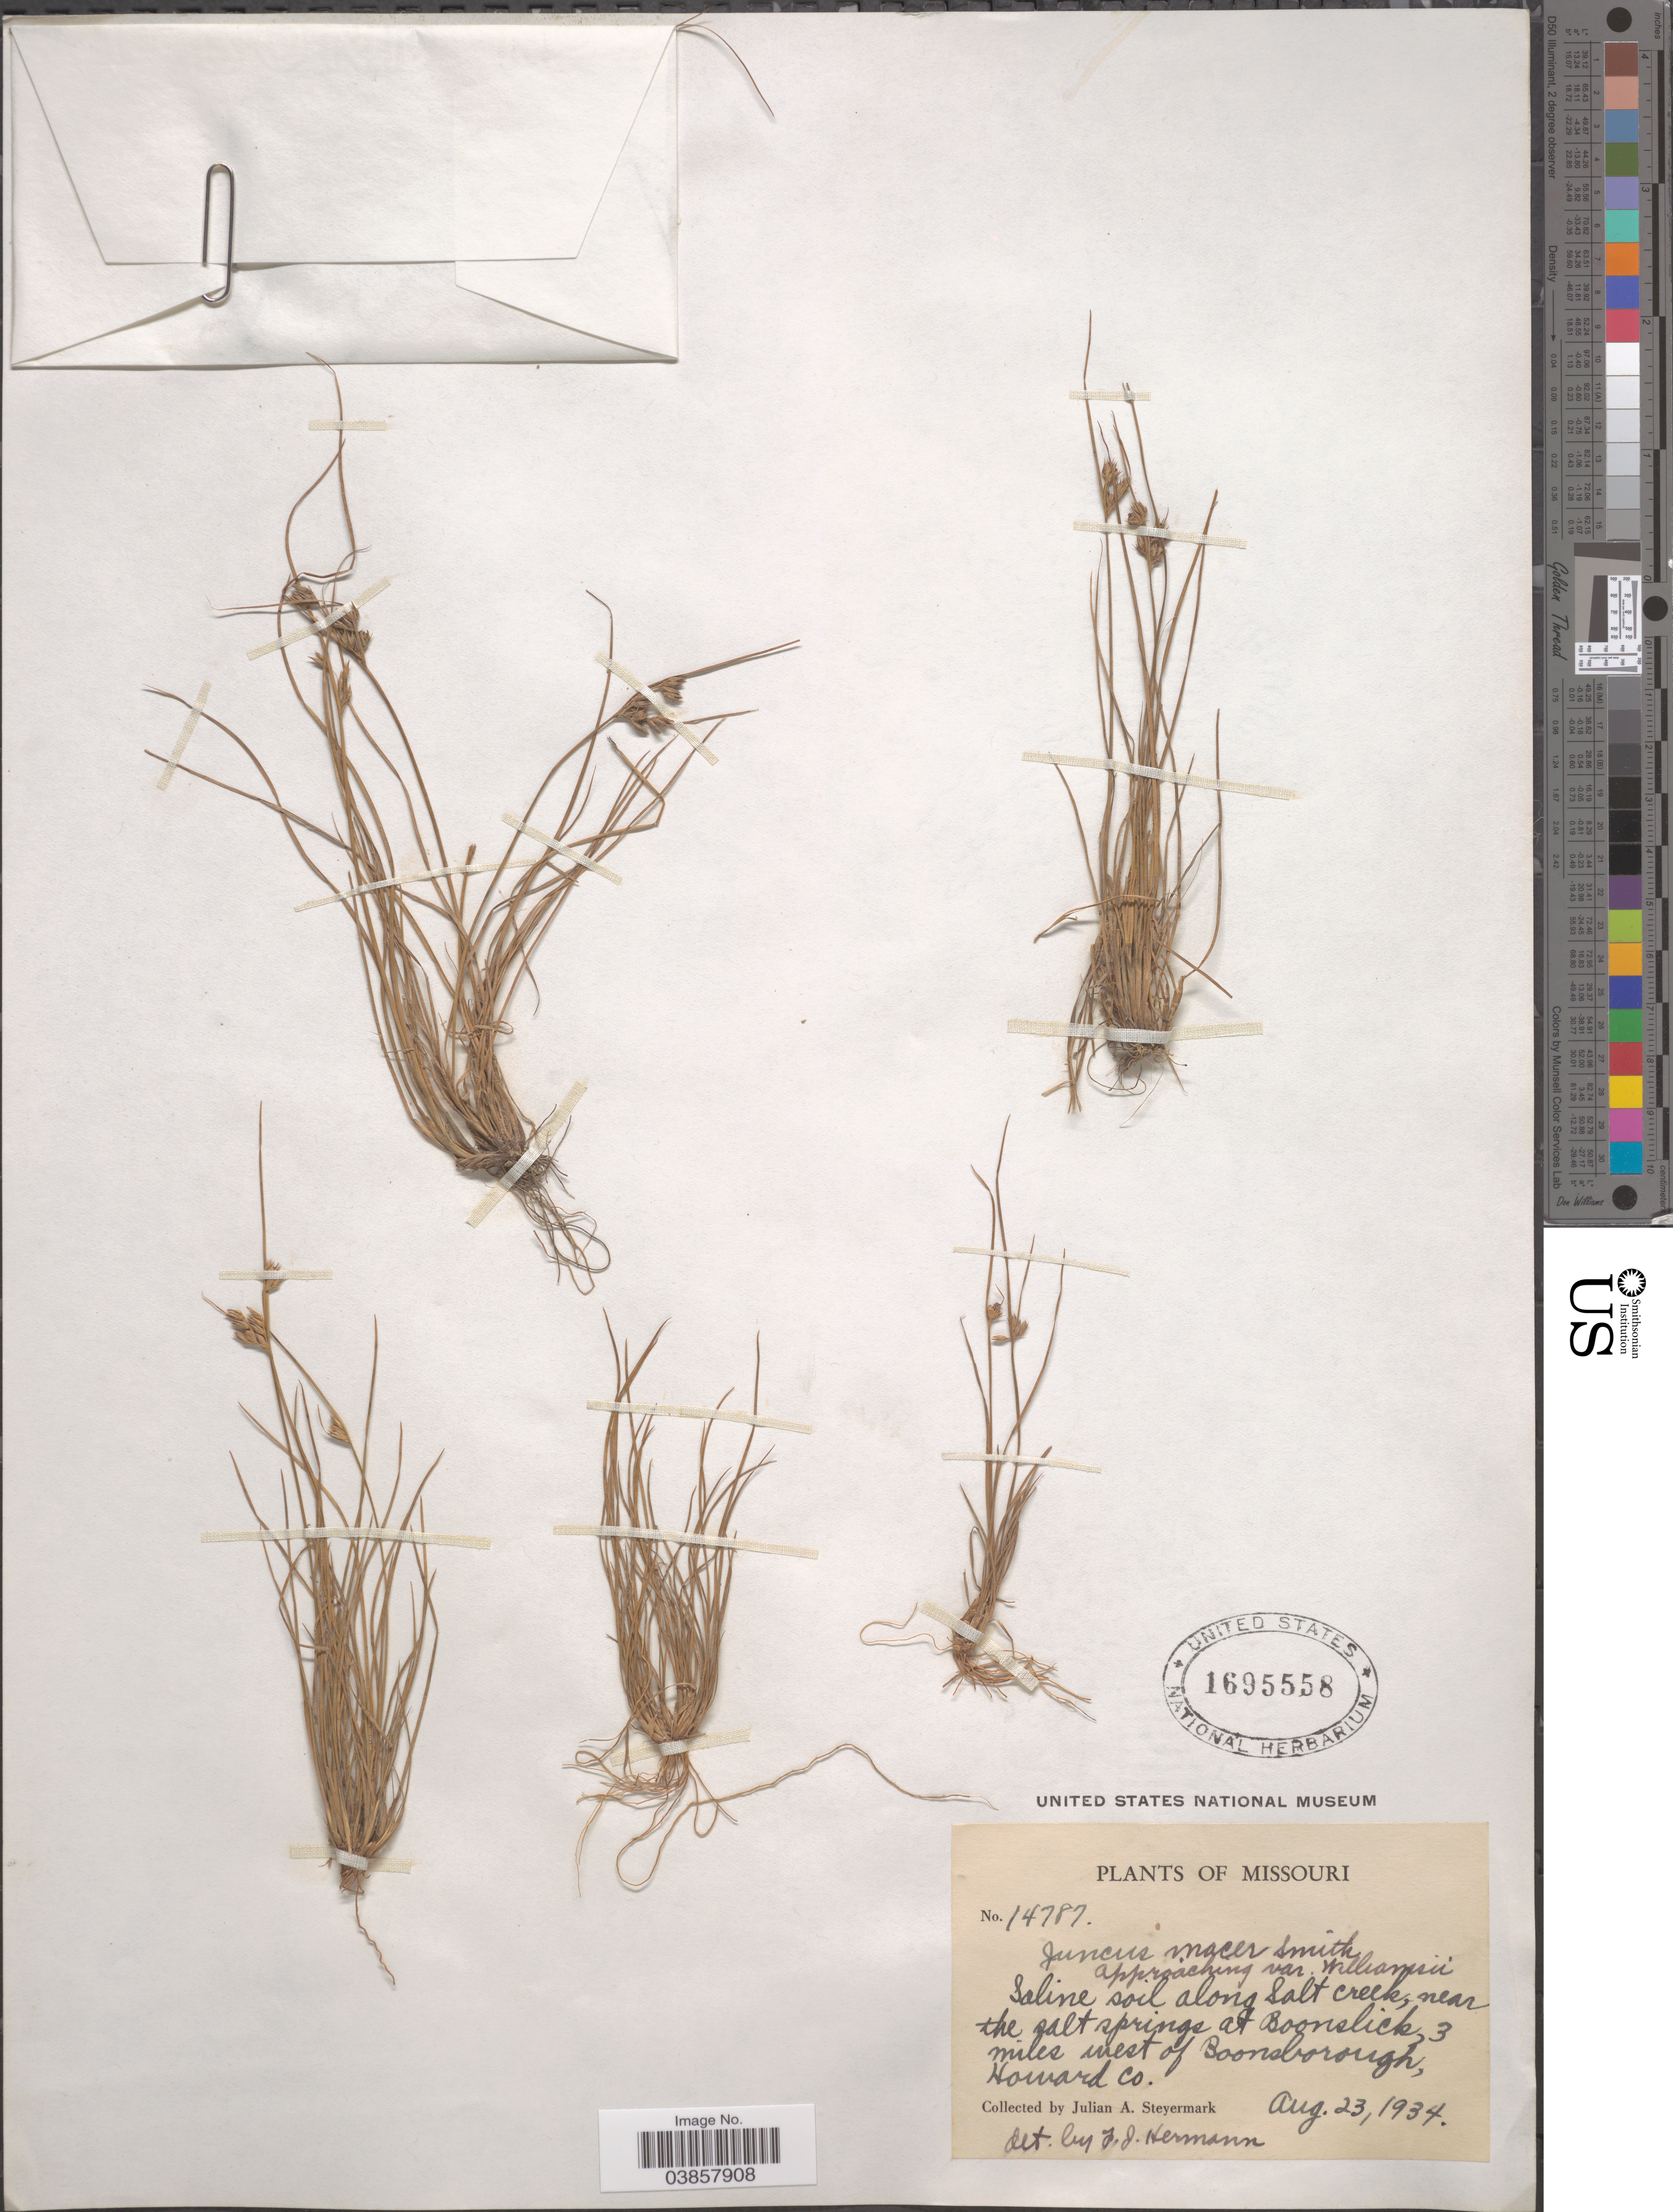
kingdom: Plantae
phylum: Tracheophyta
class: Liliopsida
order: Poales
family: Juncaceae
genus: Juncus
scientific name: Juncus tenuis var. williamsii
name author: Fernald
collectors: J. Steyermark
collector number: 14787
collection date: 1934-08-23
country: United States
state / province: Missouri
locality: Saline soil along Salt Creek, near the salt springs at Boonslick, 3 miles west of Boonsborough, Howard Co.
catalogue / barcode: US 1695558